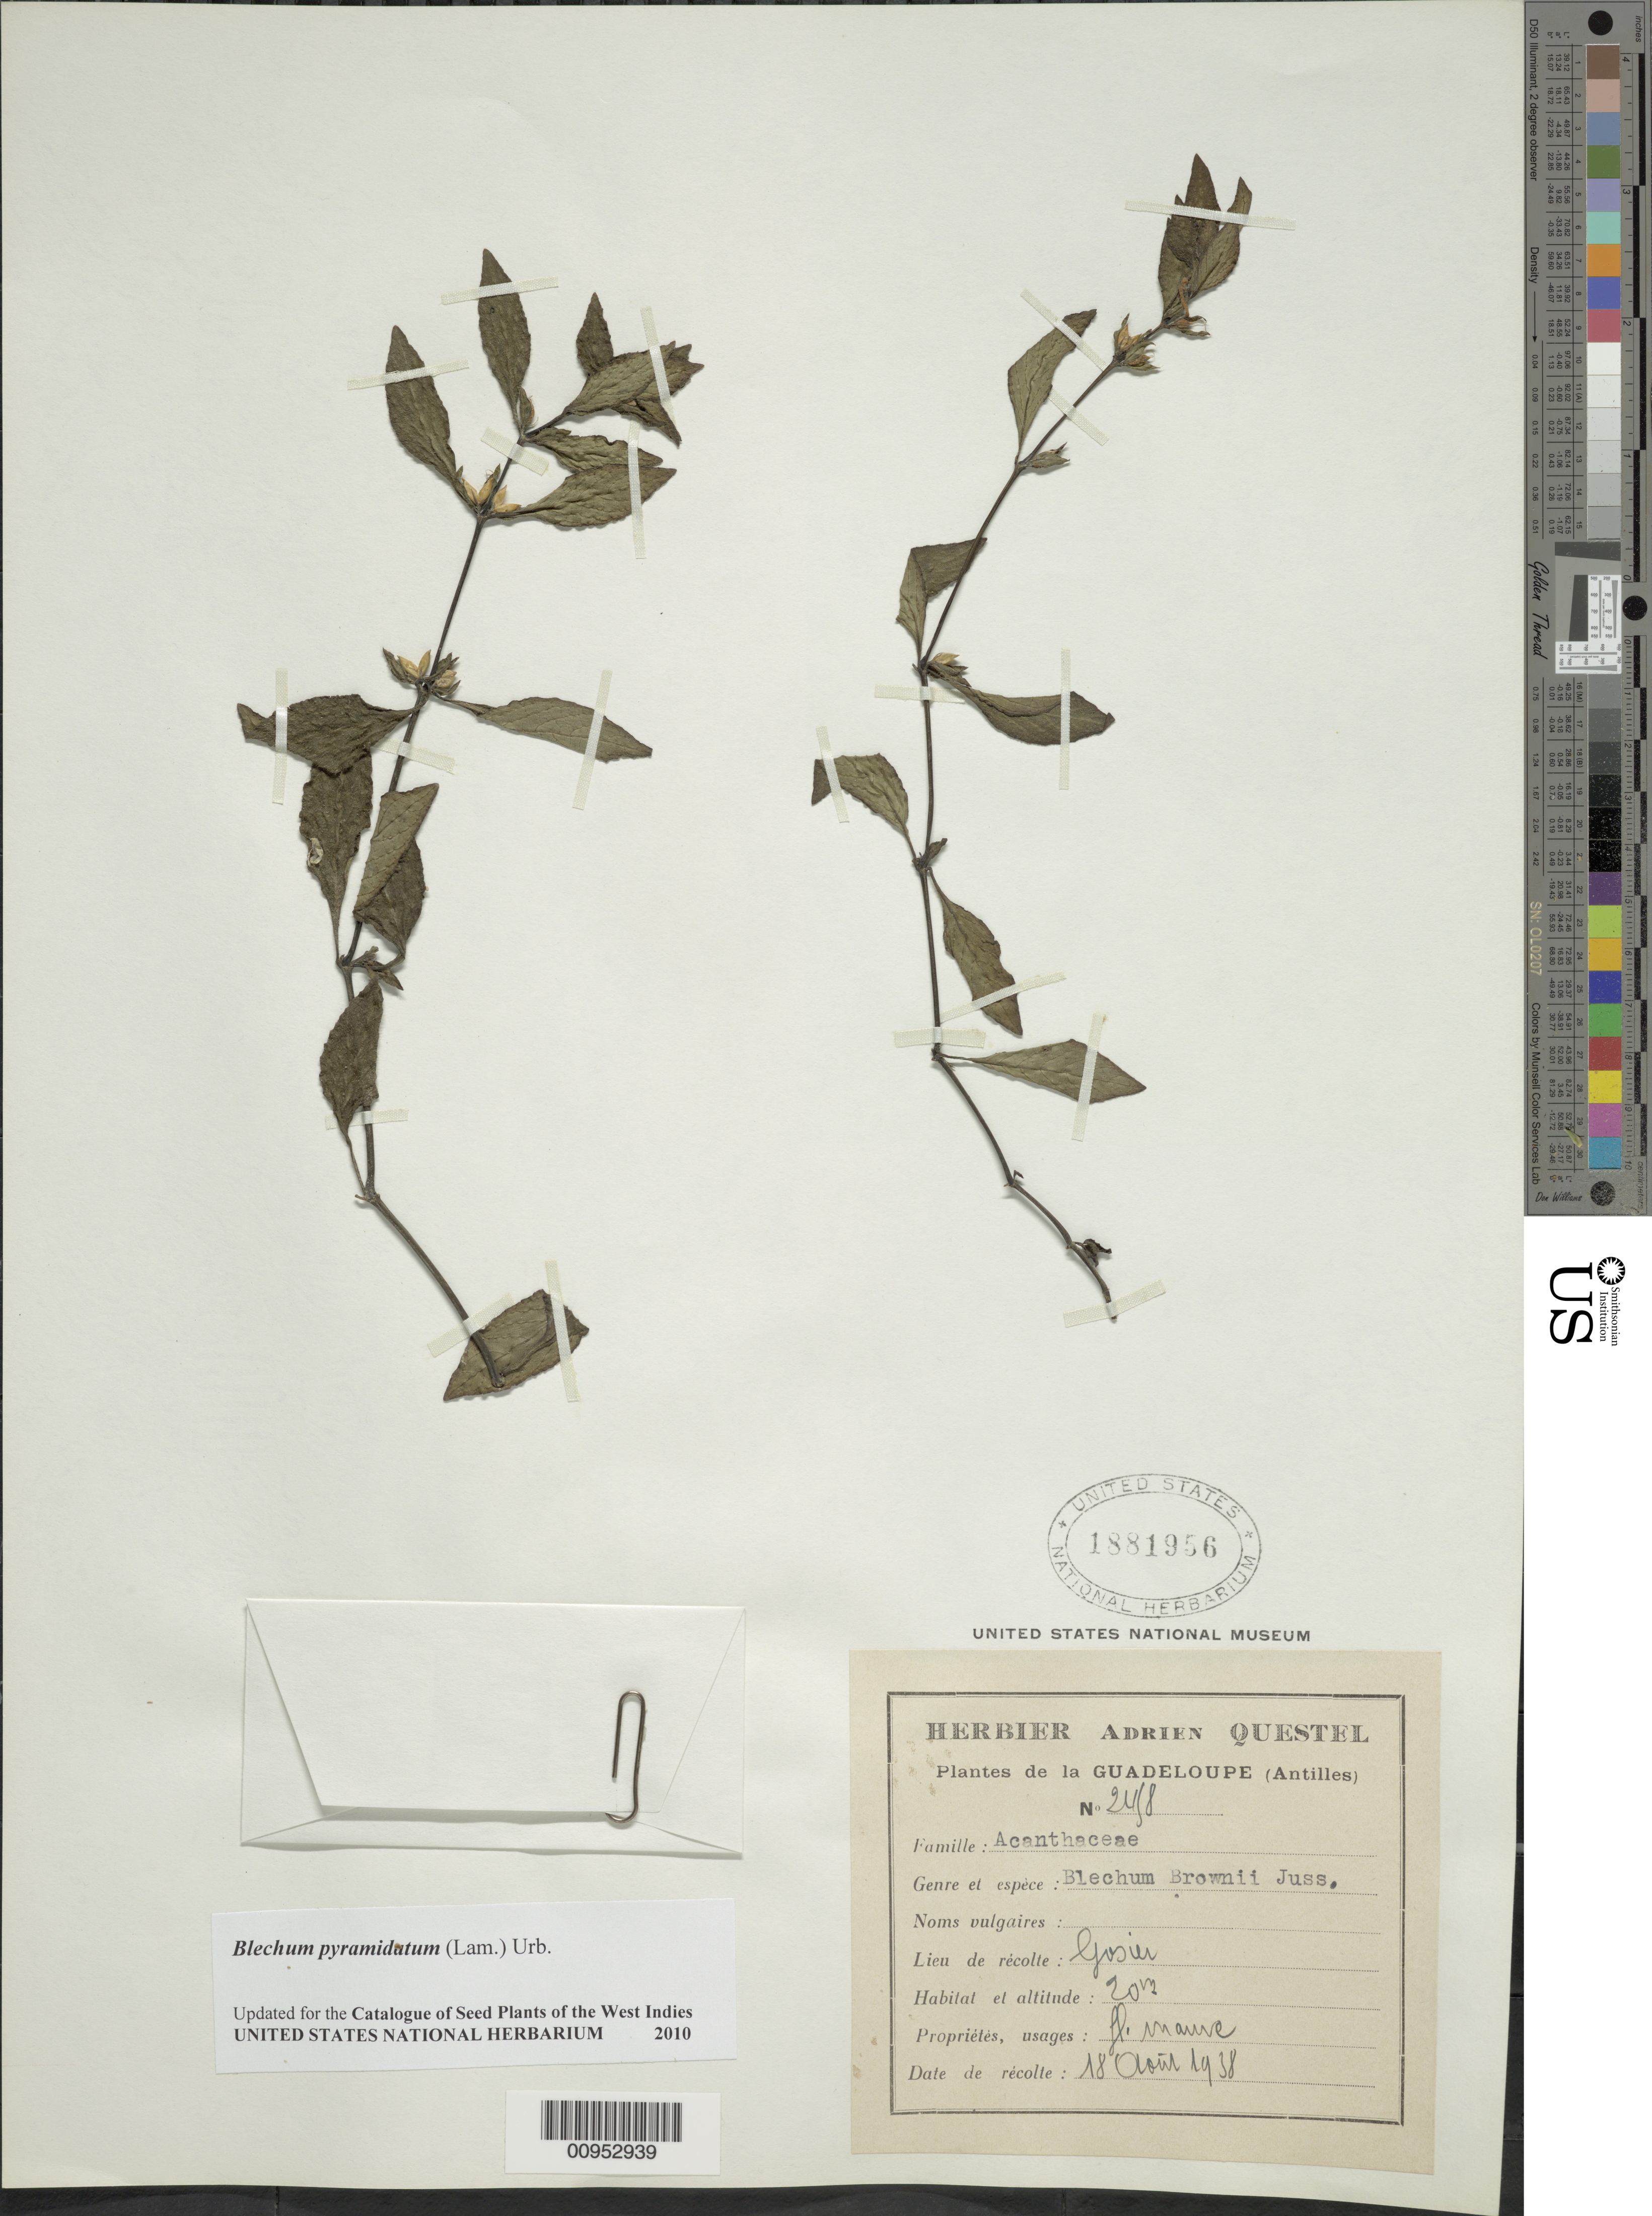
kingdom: Plantae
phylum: Tracheophyta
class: Magnoliopsida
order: Lamiales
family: Acanthaceae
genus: Blechum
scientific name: Blechum pyramidatum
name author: (Lam.) Urb.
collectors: A. Questel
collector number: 2418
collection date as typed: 18 Aug 1938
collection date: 1938-08-18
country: Guadeloupe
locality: Gosier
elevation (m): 20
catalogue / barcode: US 1881956